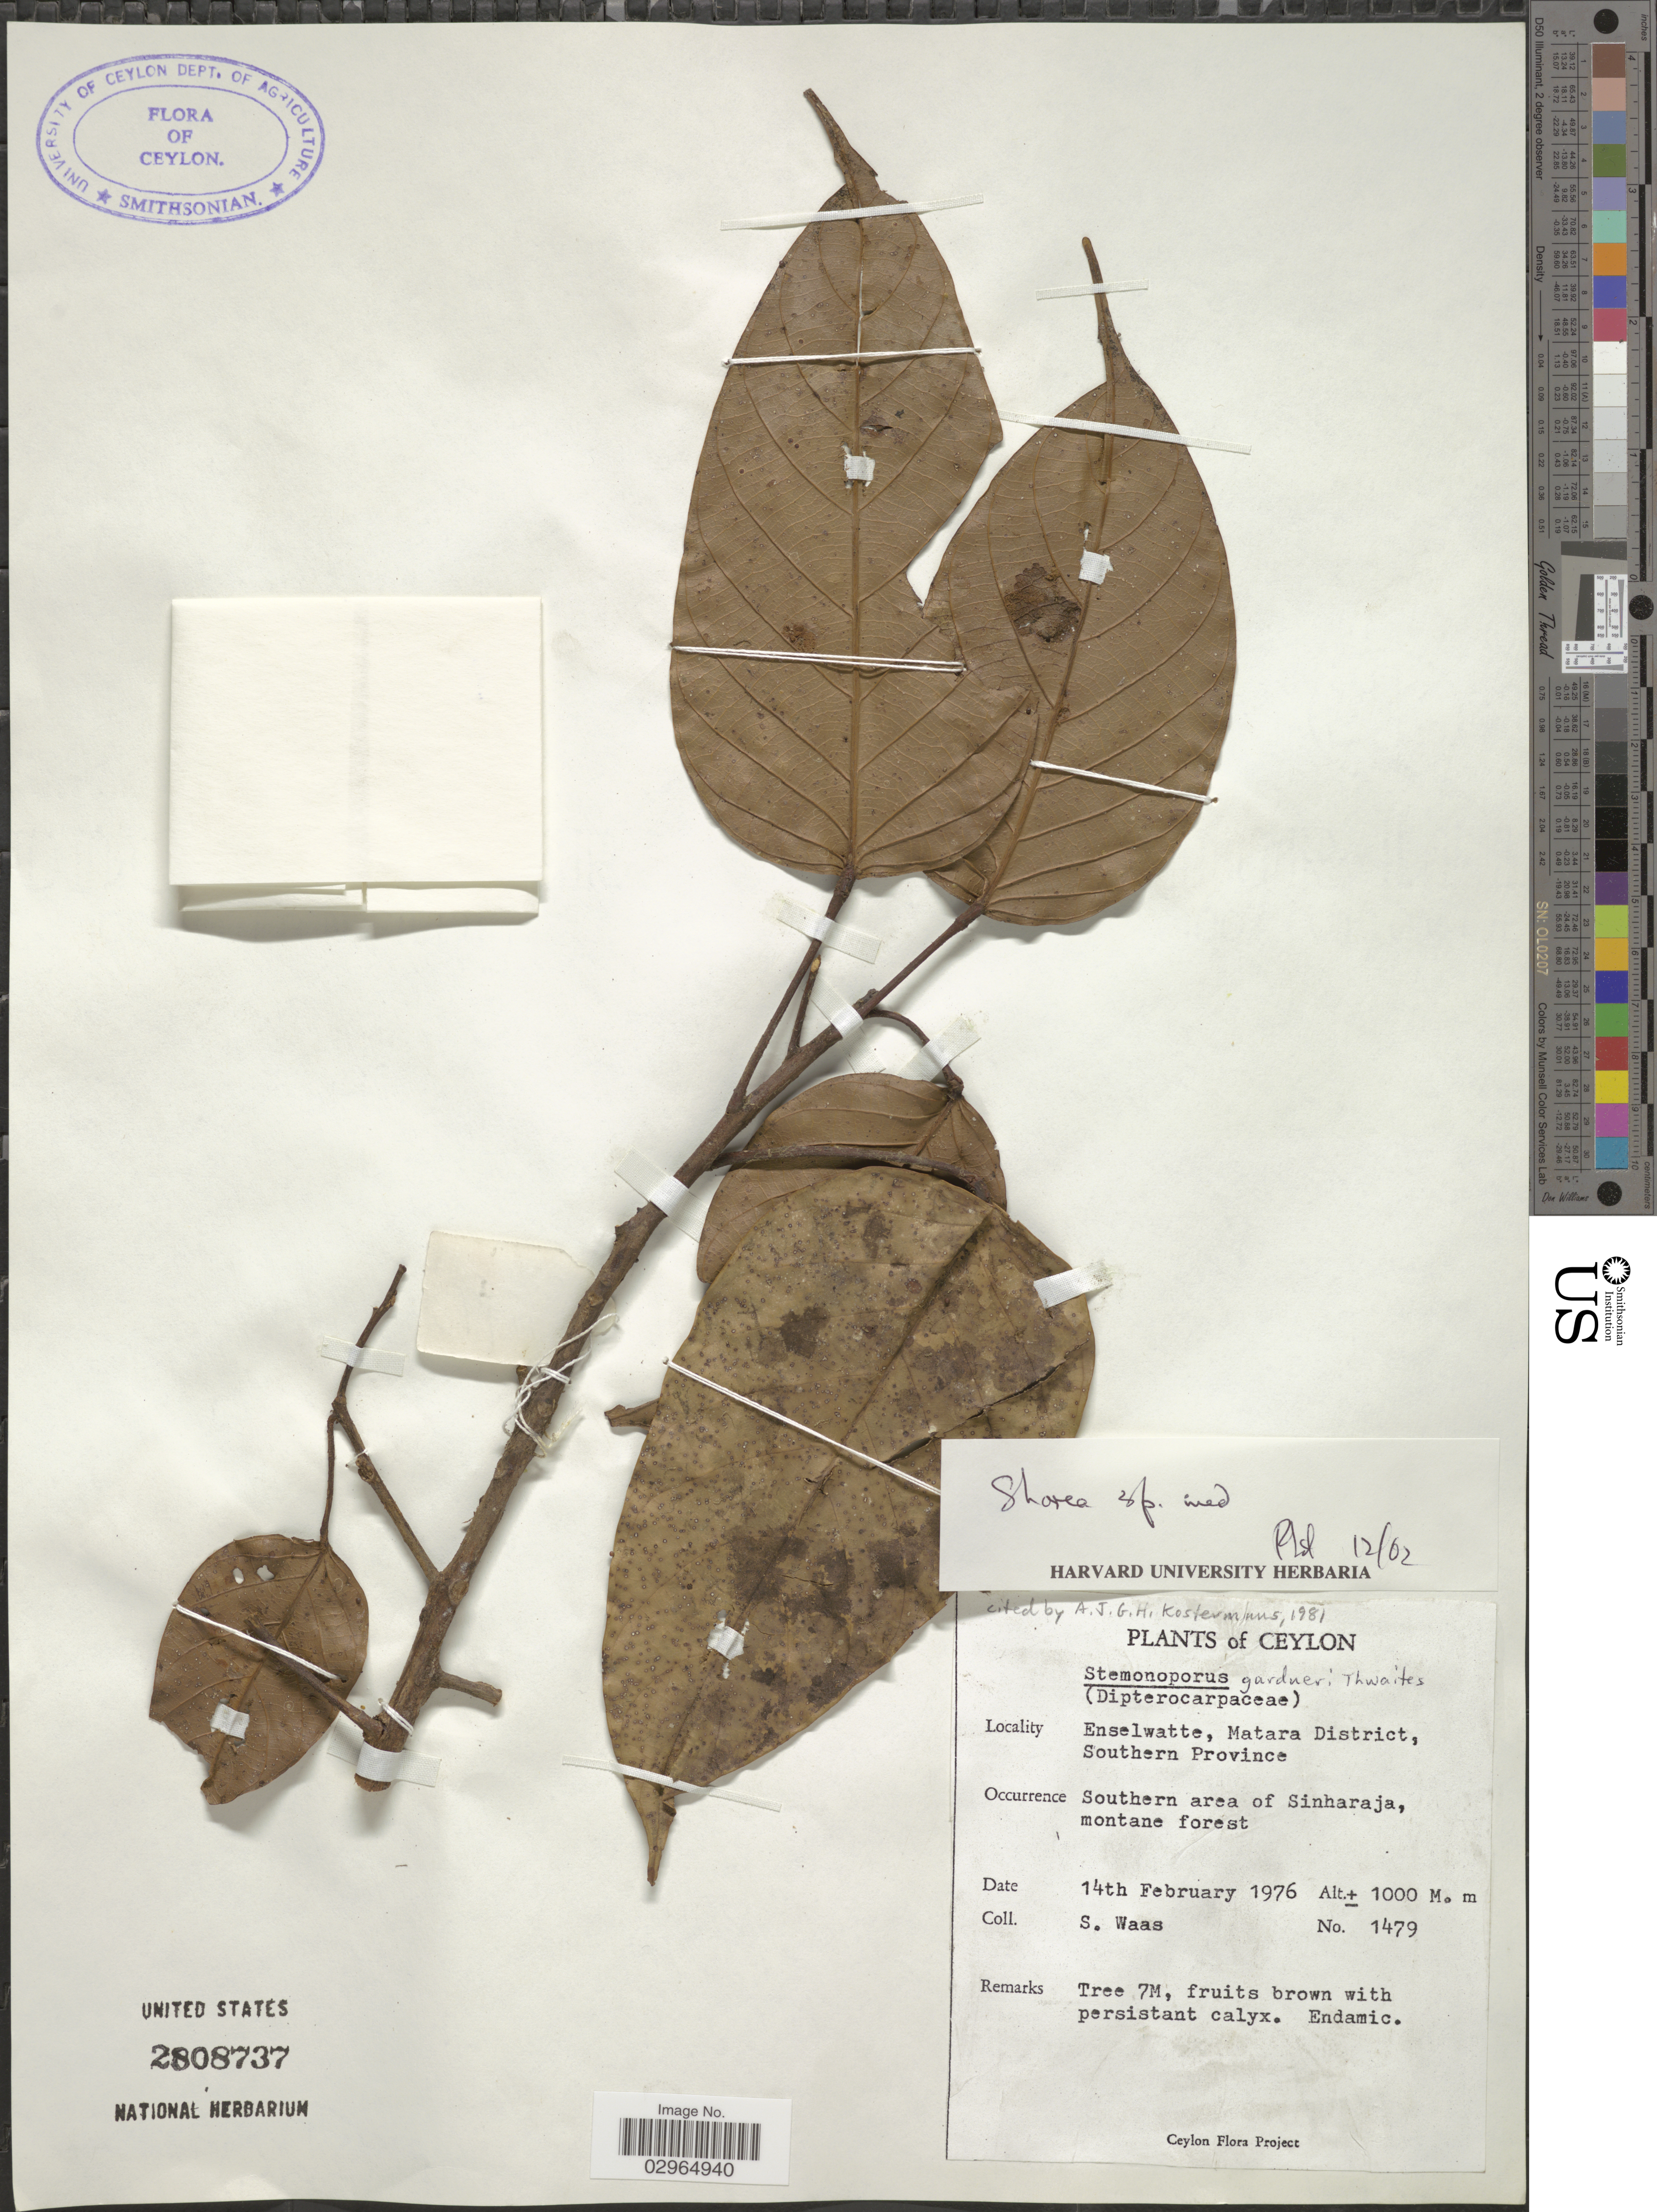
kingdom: Plantae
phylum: Tracheophyta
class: Magnoliopsida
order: Malvales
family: Dipterocarpaceae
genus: Stemonoporus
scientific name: Stemonoporus sp.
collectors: S. Waas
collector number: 1479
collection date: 1976-02-14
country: Sri Lanka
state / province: Southern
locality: Ceylon. Enselwatte, Matara District. Southern area of Sinharaja.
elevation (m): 1000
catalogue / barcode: US 2808737